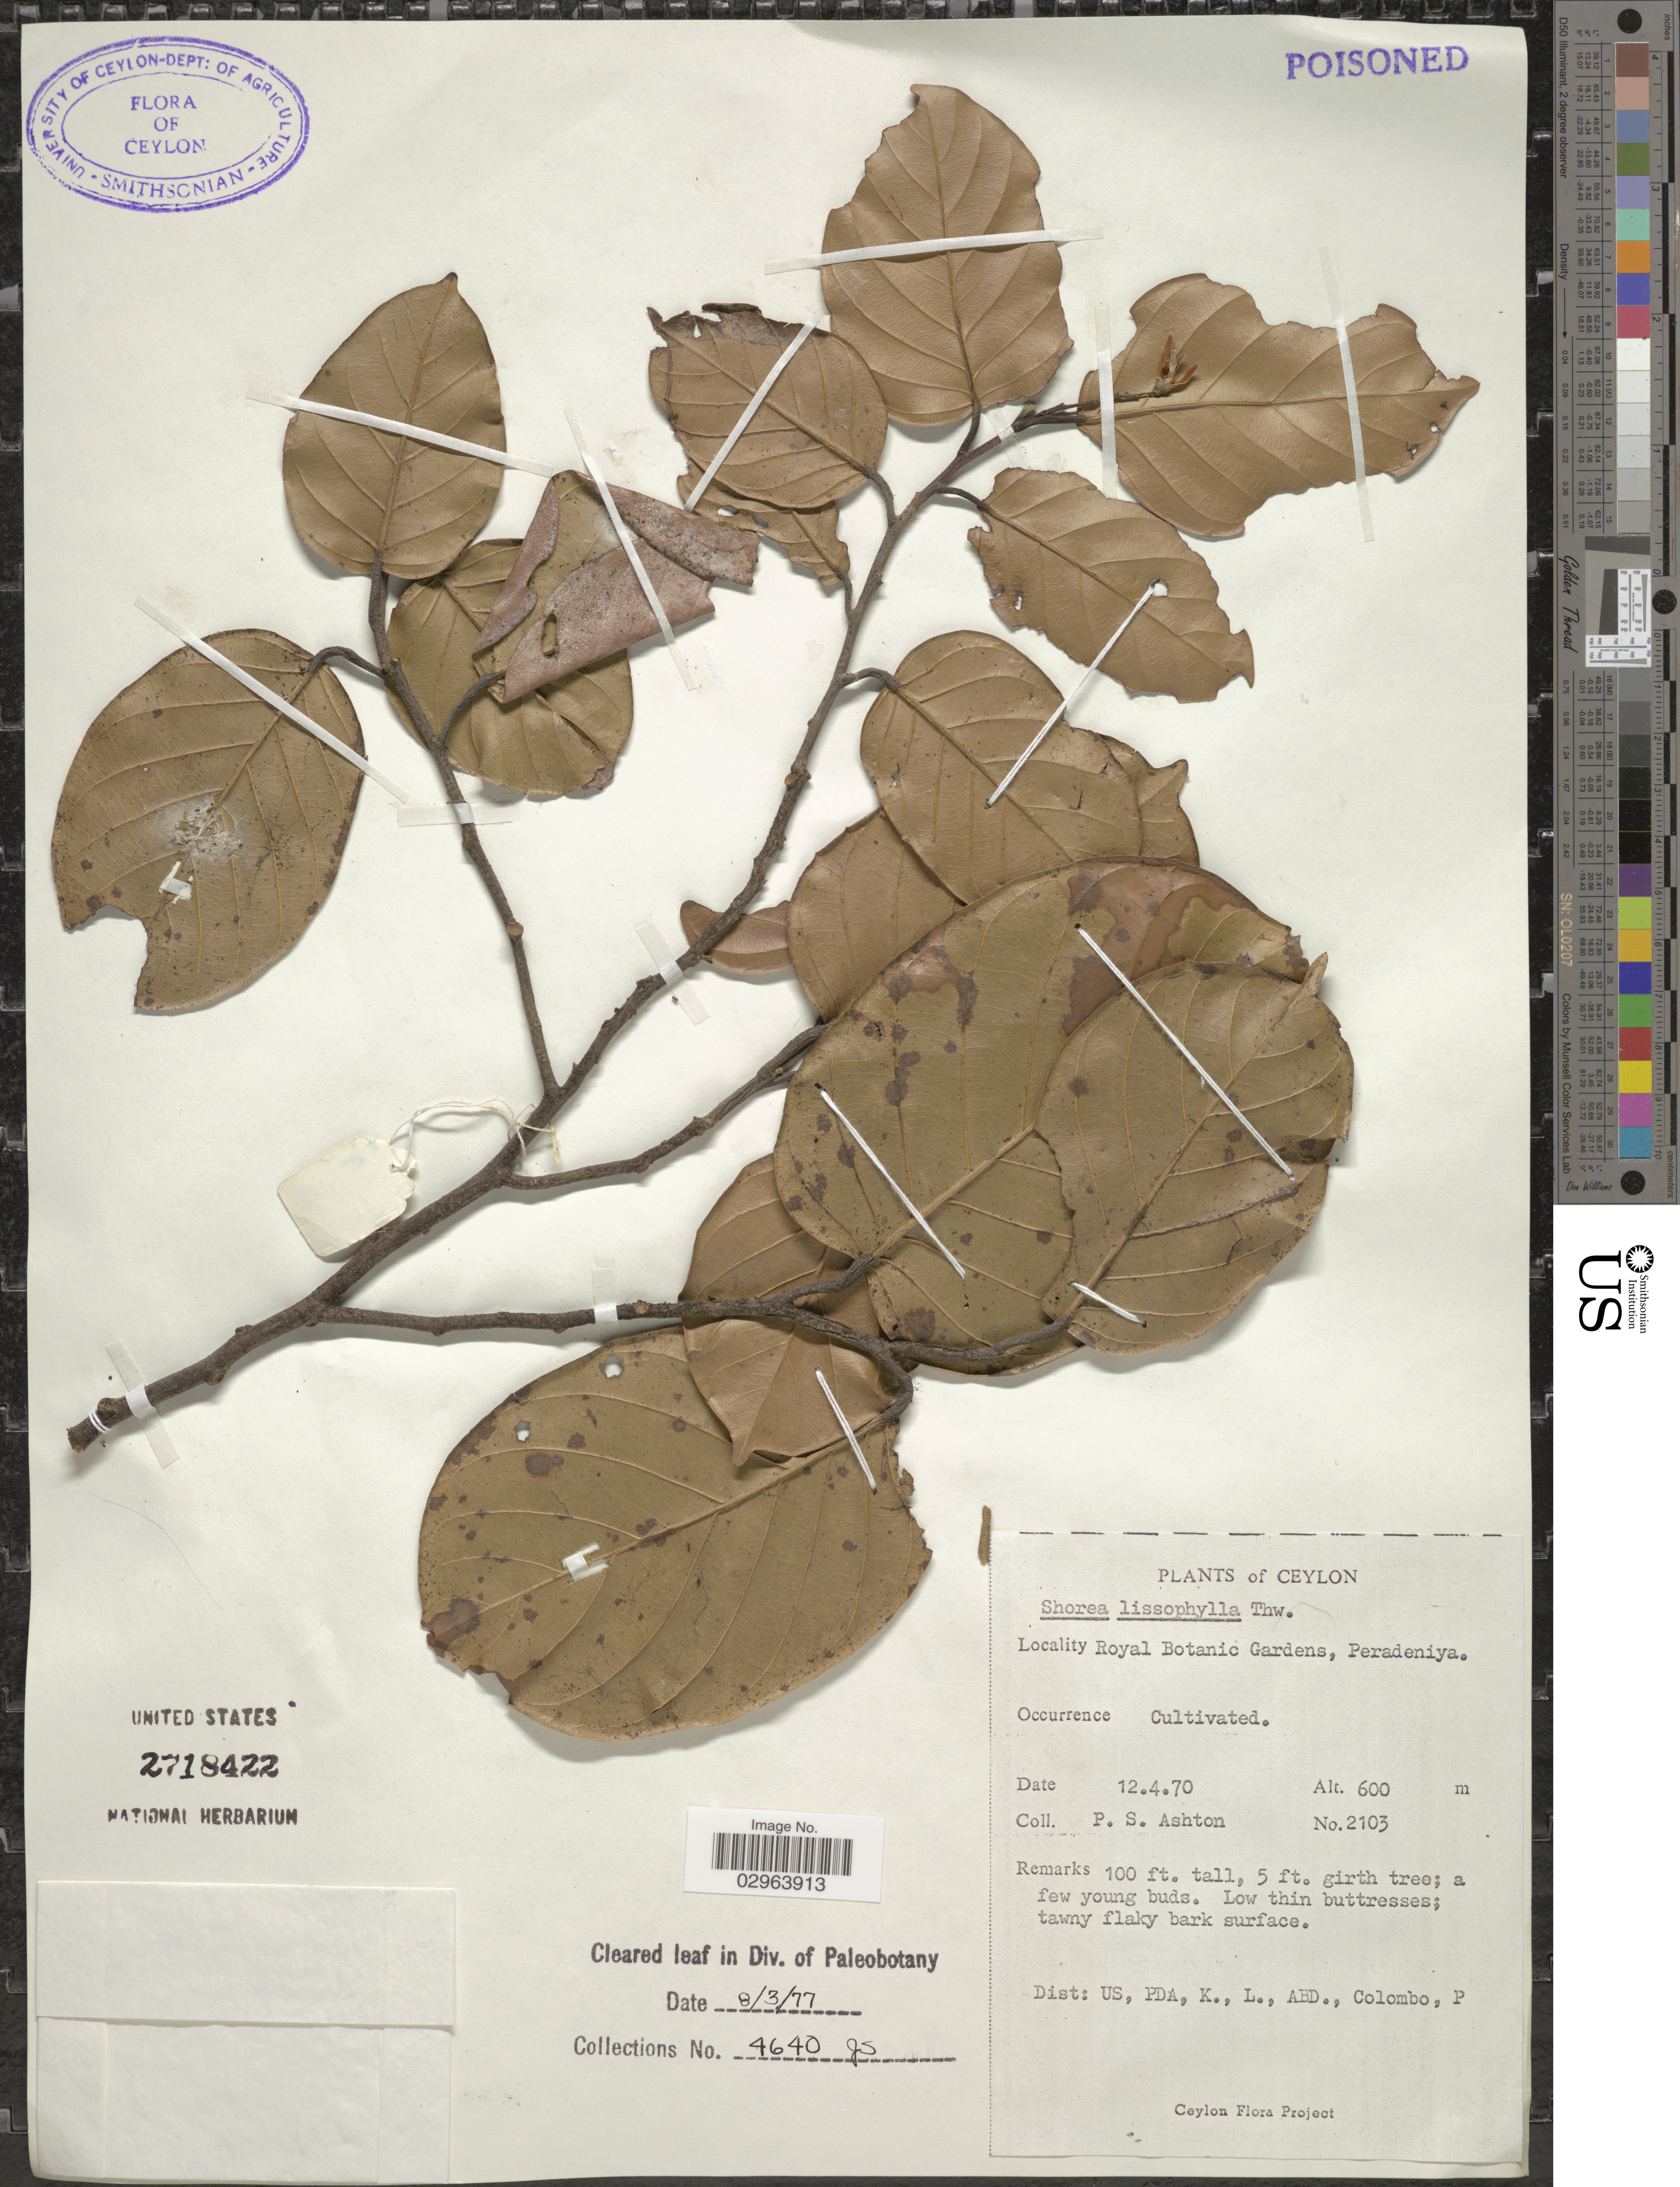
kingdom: Plantae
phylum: Tracheophyta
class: Magnoliopsida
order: Malvales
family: Dipterocarpaceae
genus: Shorea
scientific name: Shorea lissophylla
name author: Thwaites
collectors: P. S. Ashton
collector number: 2103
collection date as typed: Transcribed d/m/y: 12/4/70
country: Sri Lanka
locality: Ceylon, Royal Botanic Gardens, Peradeniya.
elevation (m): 600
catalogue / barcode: US 2718422